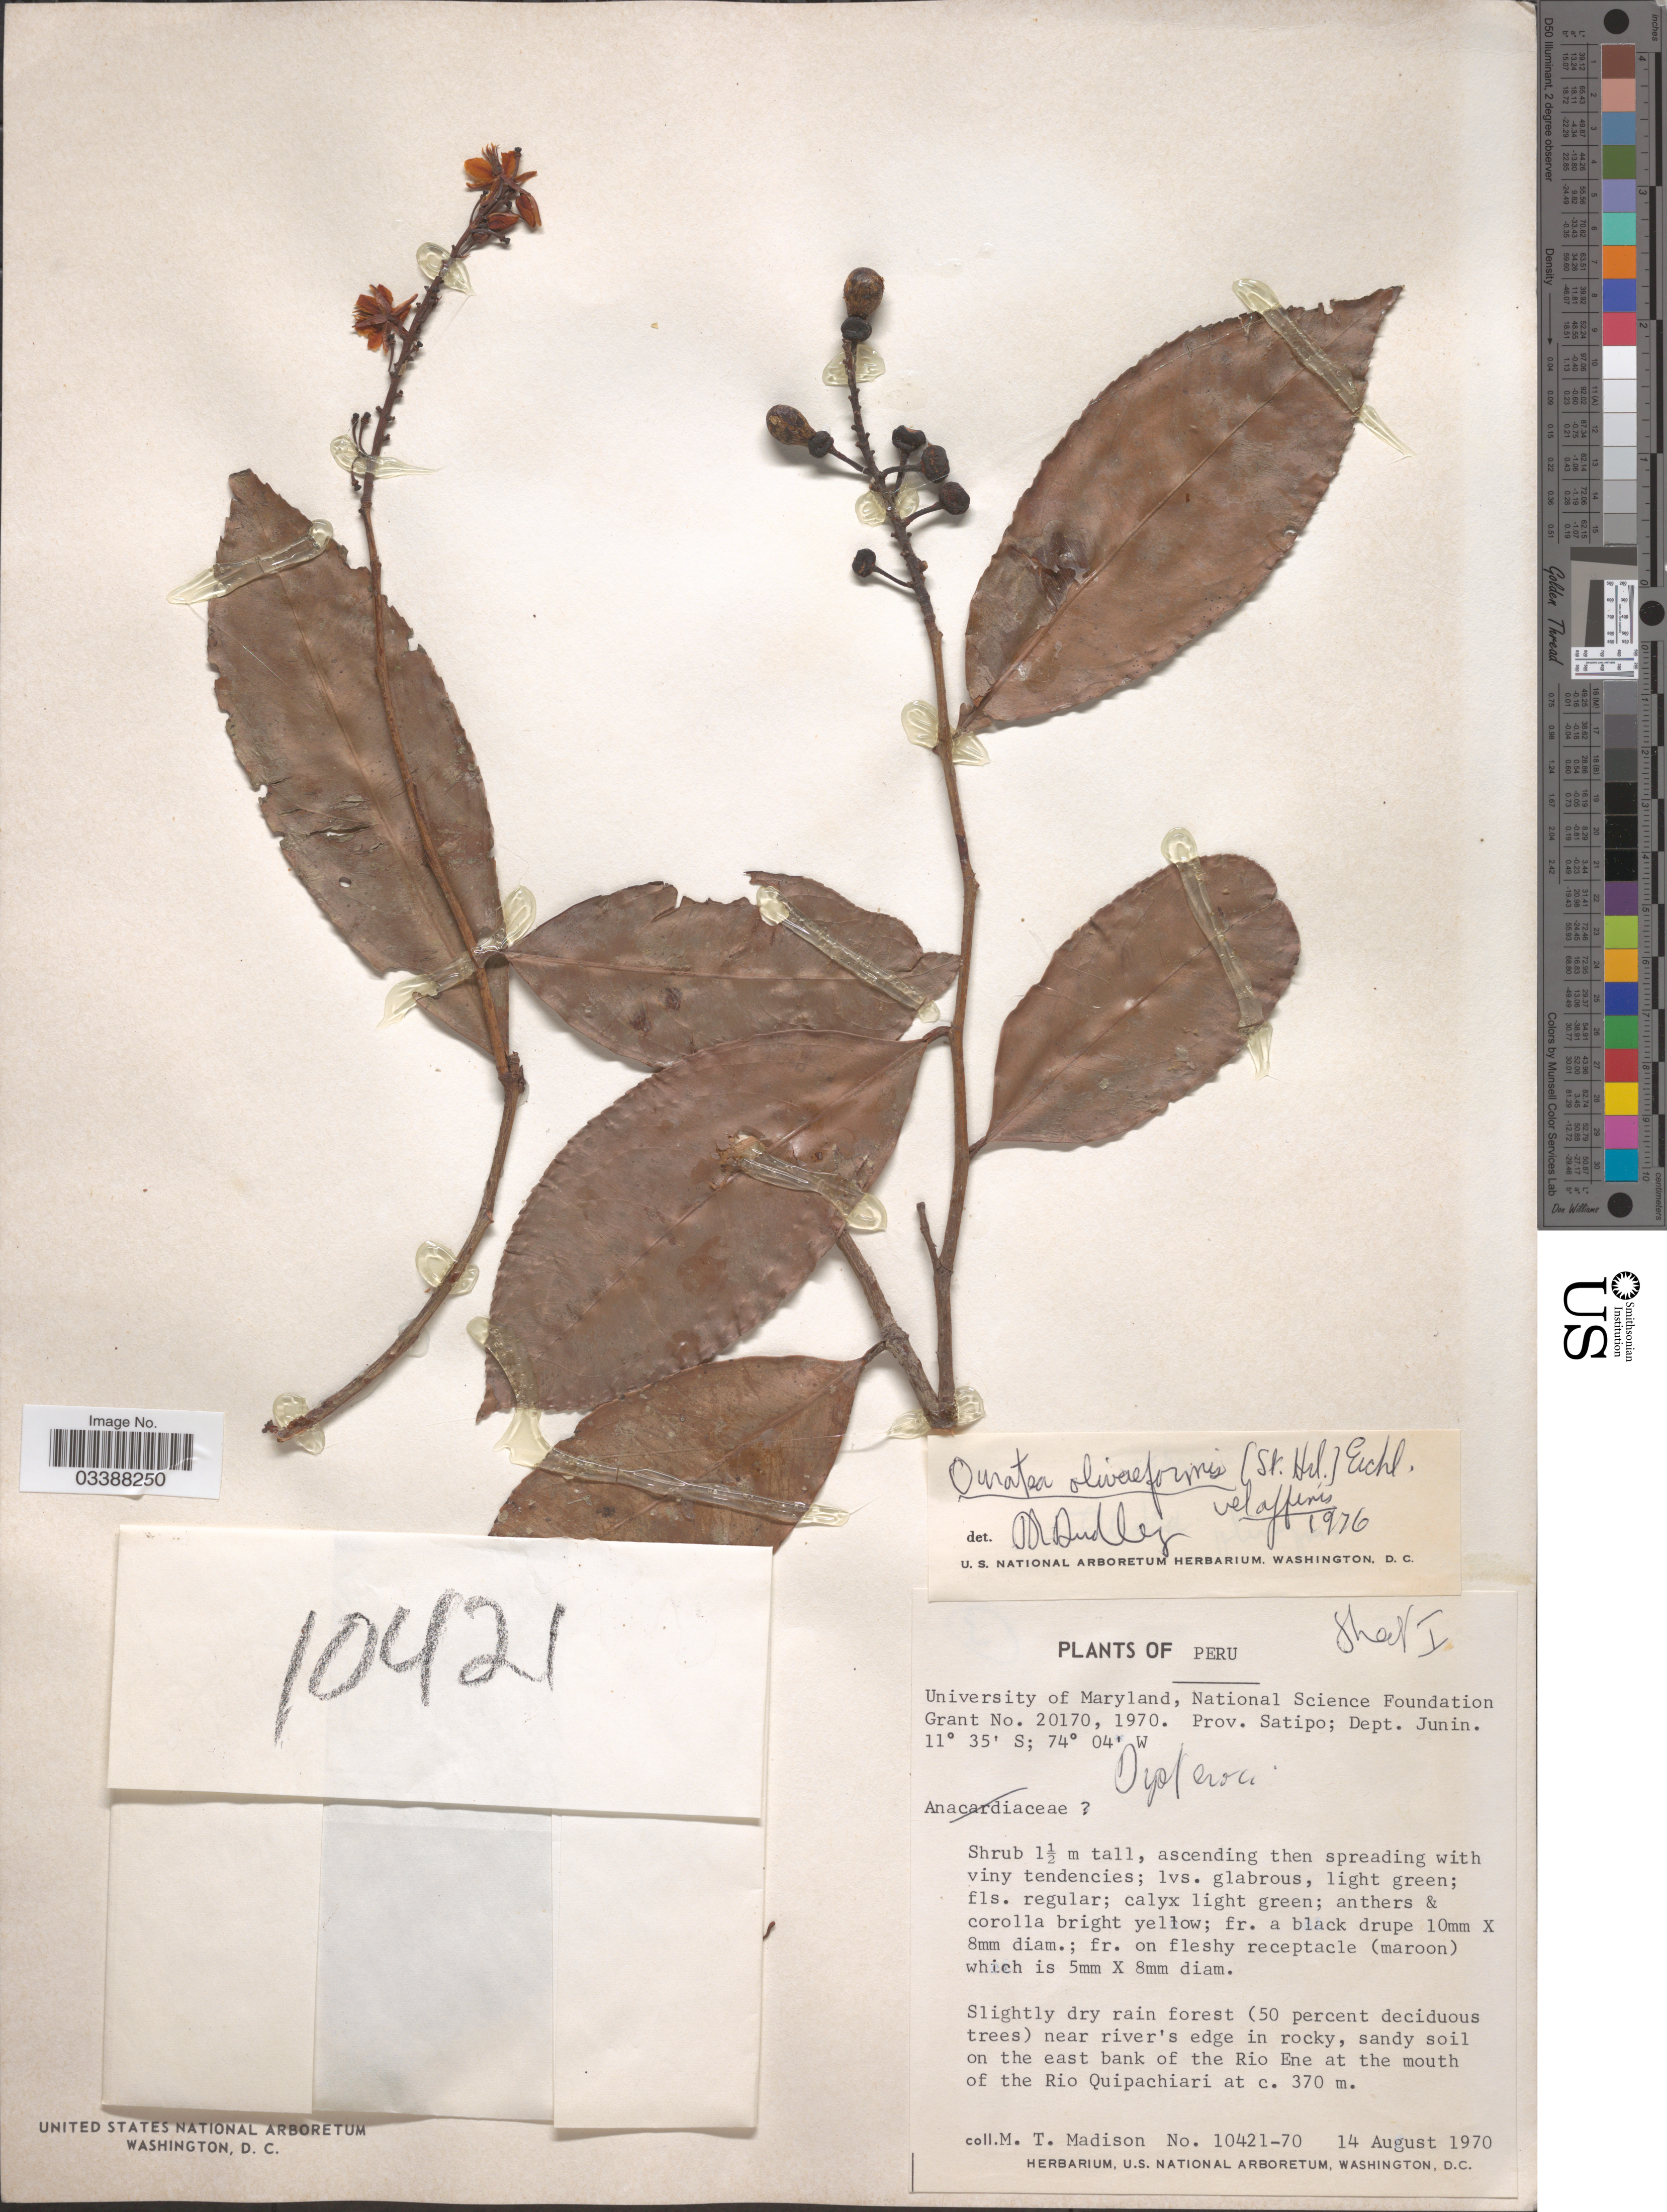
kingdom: Plantae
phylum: Tracheophyta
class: Magnoliopsida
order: Malpighiales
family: Ochnaceae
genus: Ouratea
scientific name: Ouratea oliviformis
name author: (A. St.-Hil.) Engl.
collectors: M. T. Madison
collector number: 10421-70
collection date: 1970-08-14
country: Peru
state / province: Junín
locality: Prov. Satipo; Dept. Junin. On the east bank of the Rio Ene at the mouth of the Rio Quipachiari.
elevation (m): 370